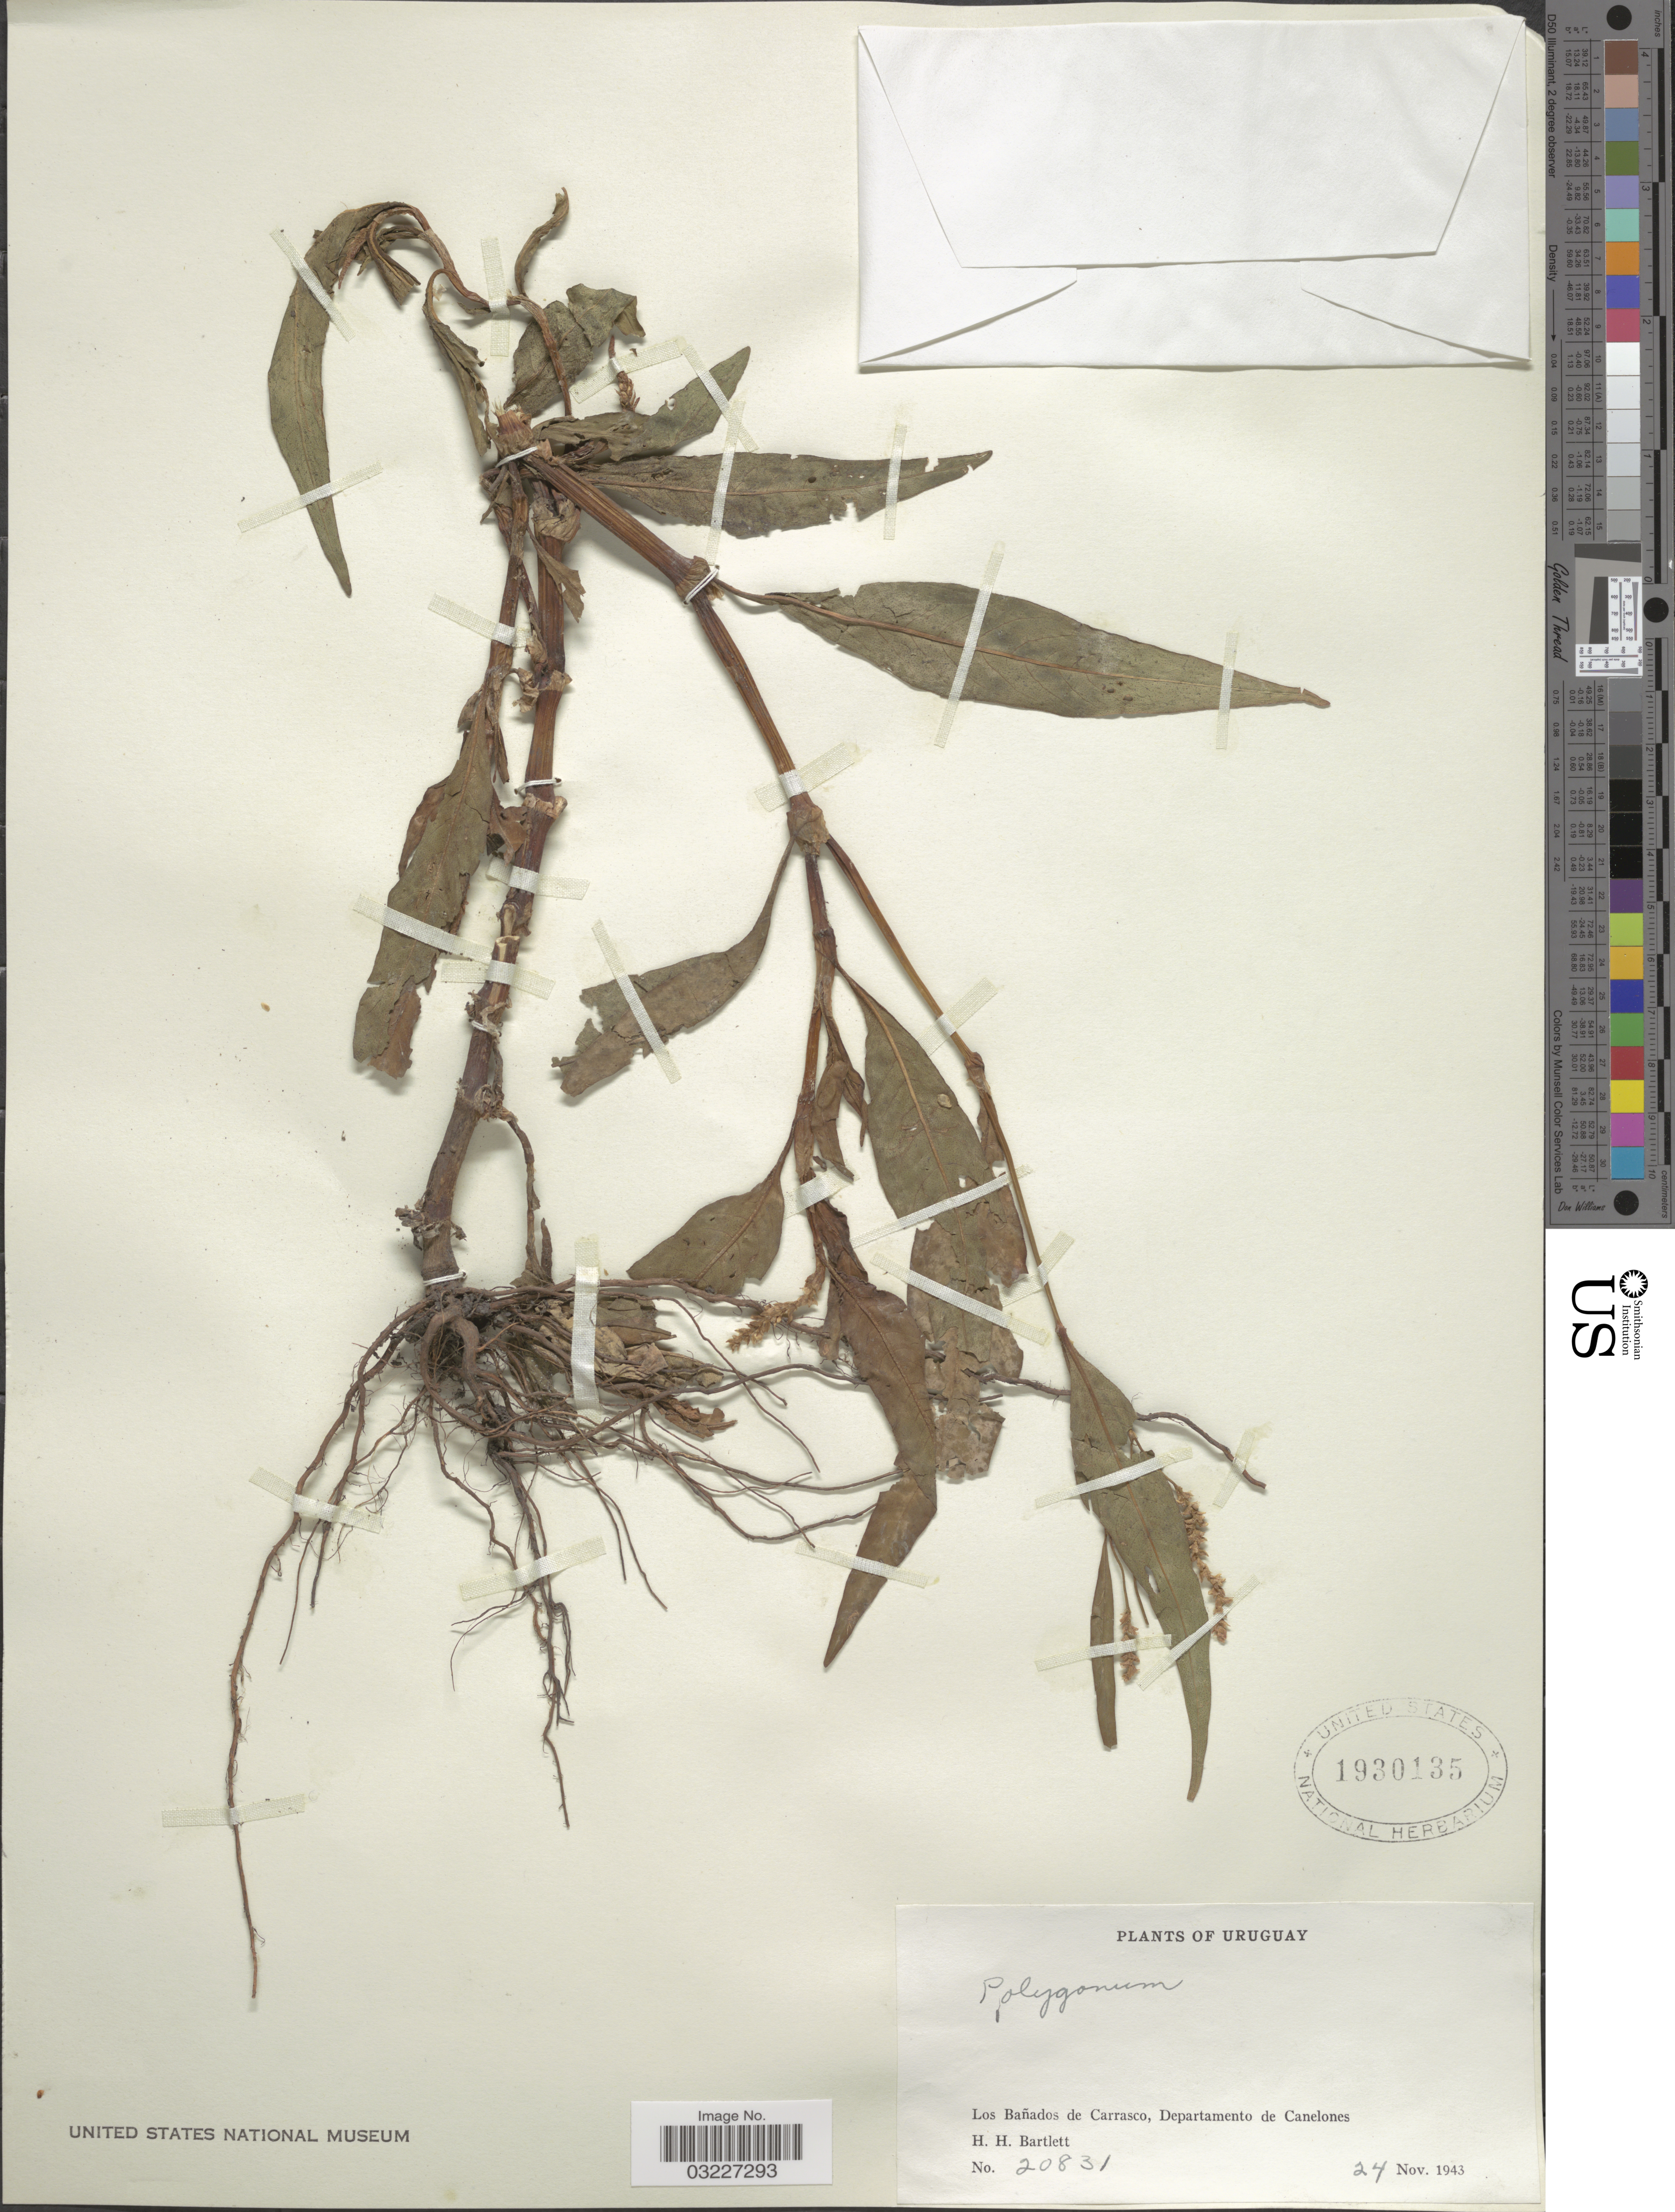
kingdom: Plantae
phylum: Tracheophyta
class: Magnoliopsida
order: Caryophyllales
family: Polygonaceae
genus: Polygonum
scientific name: Polygonum sp.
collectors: H. H. Bartlett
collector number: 20831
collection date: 1943-11-24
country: Uruguay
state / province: Canelones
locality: Los Bañados de Carrasco, Departamento de Canelones.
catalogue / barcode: US 1930135